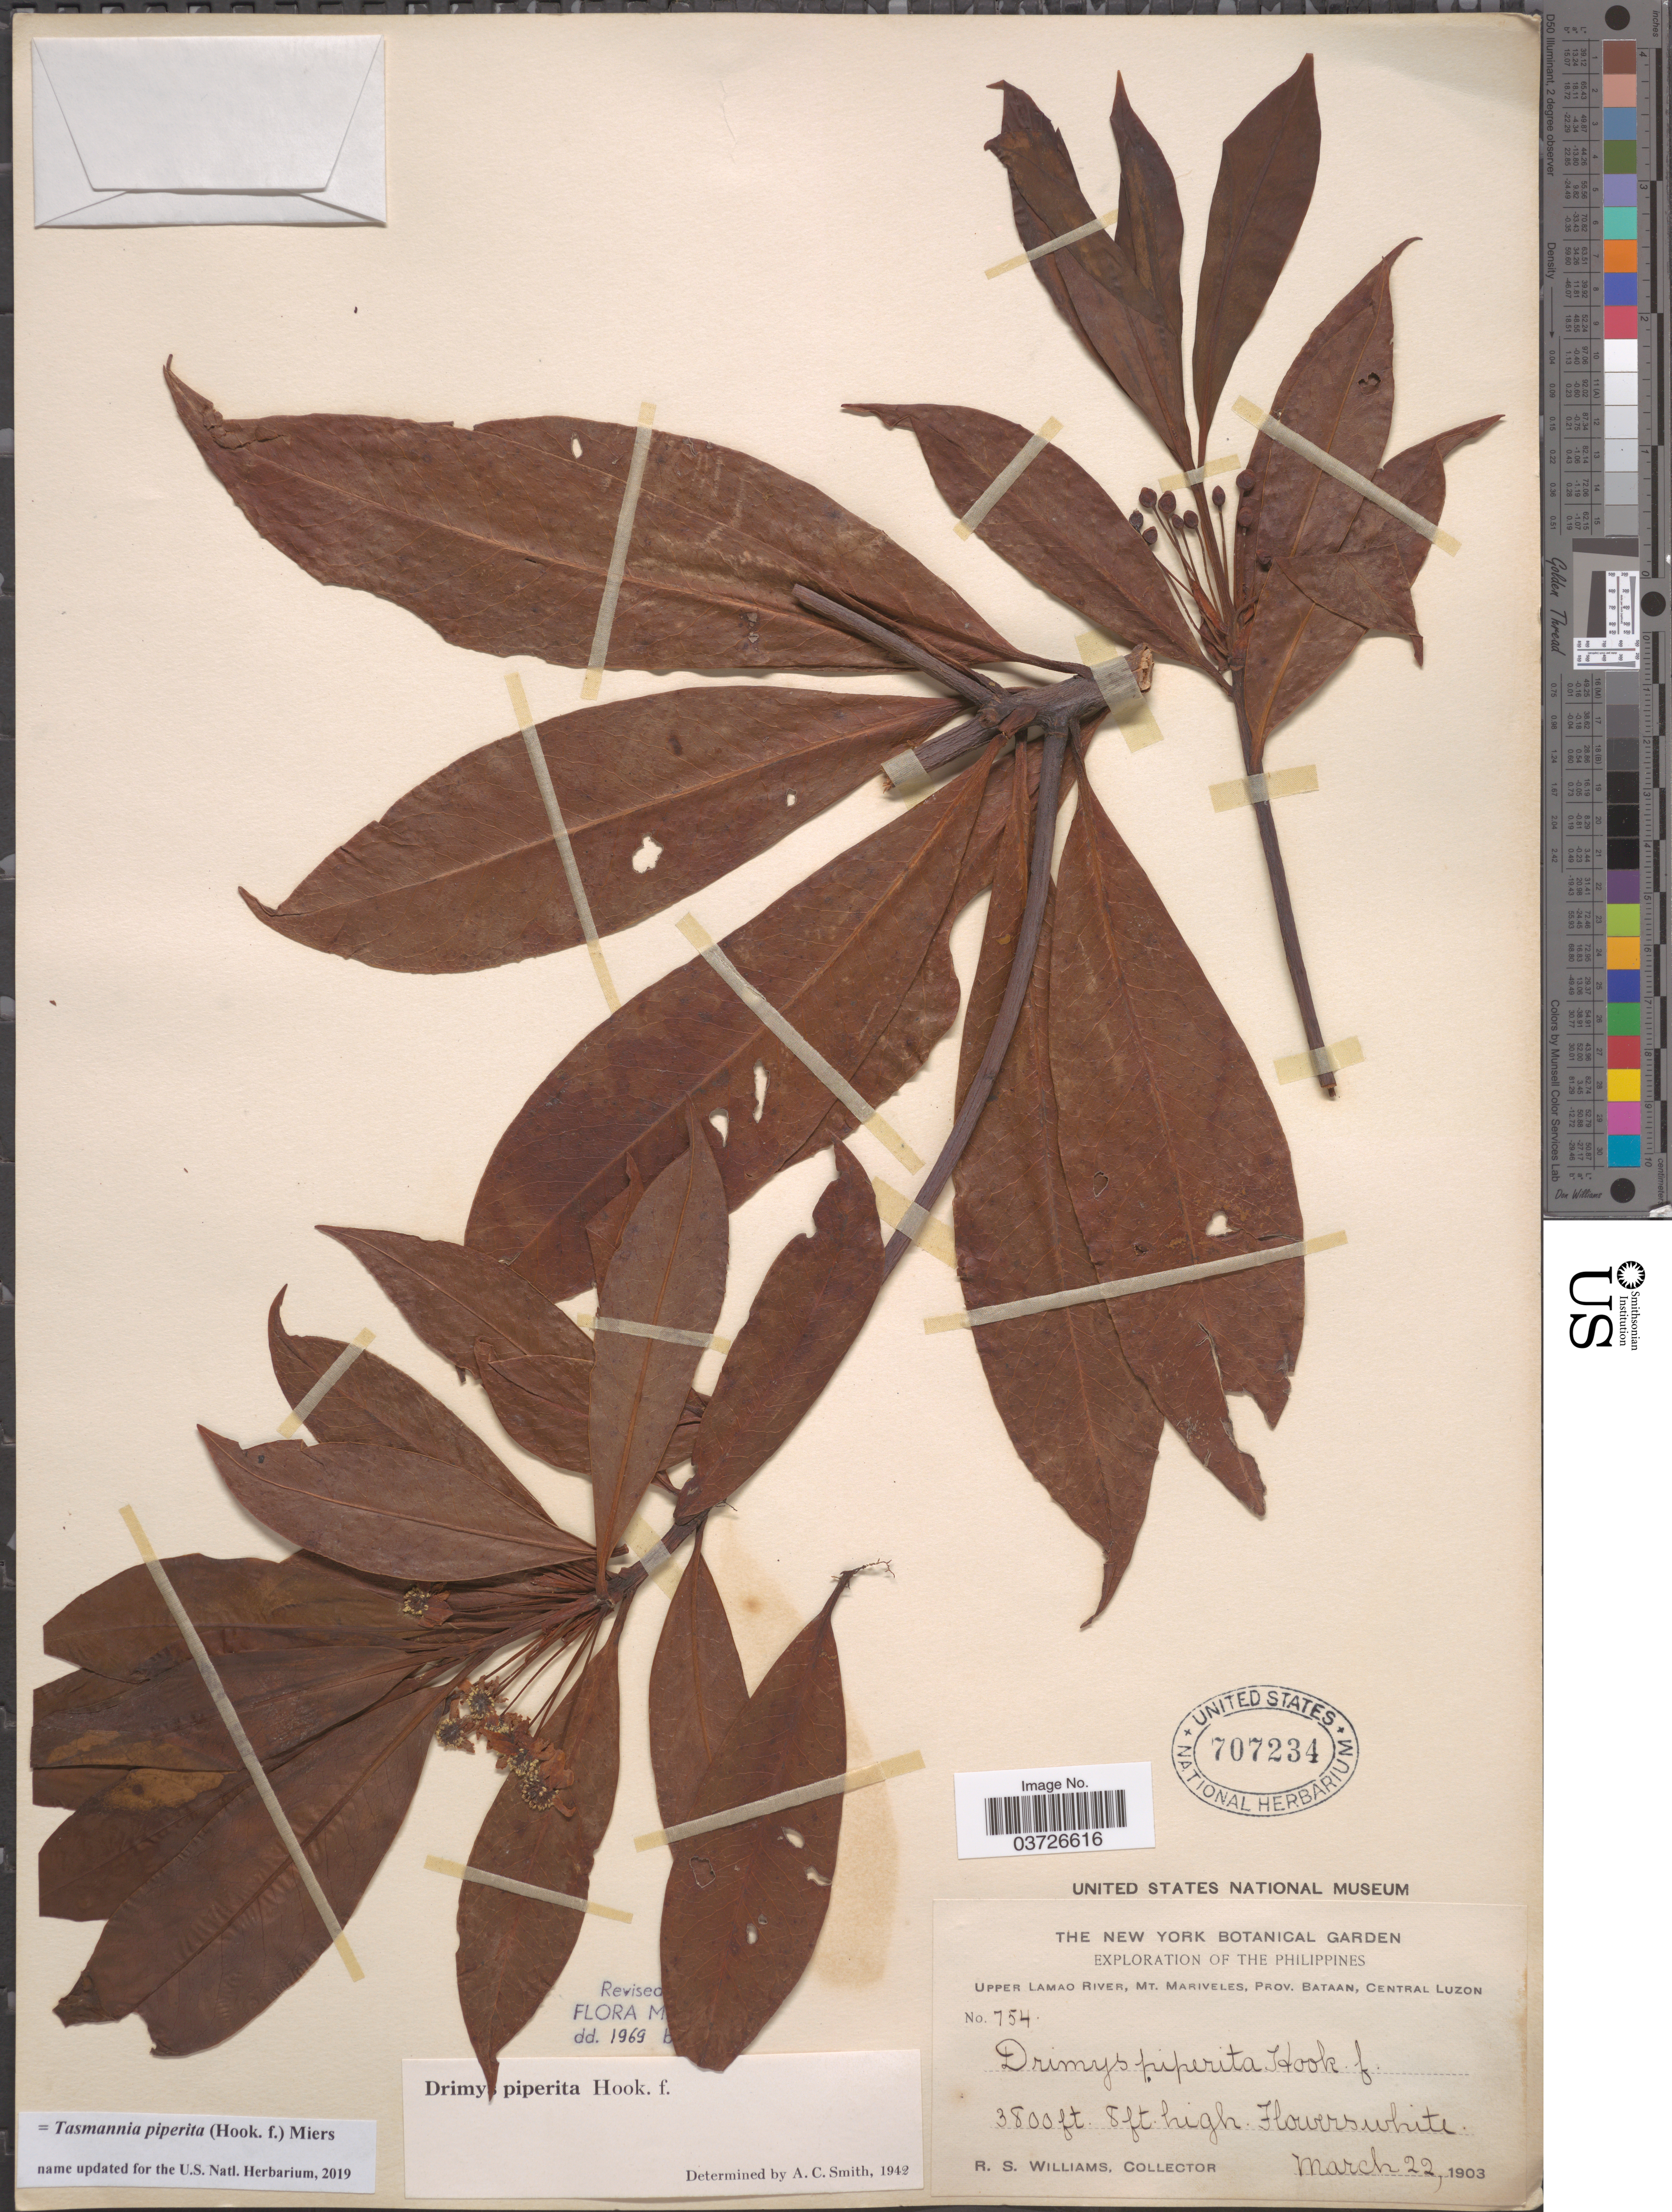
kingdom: Plantae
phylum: Tracheophyta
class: Magnoliopsida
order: Canellales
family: Winteraceae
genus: Tasmannia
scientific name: Tasmannia piperita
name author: (Hook. f.) Miers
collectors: R. S. Williams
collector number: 754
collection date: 1903-03-22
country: Philippines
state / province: Central Luzon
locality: Upper Lamao River, Mt. Mariveles, Prov. Bataan.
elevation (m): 1158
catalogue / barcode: US 707234